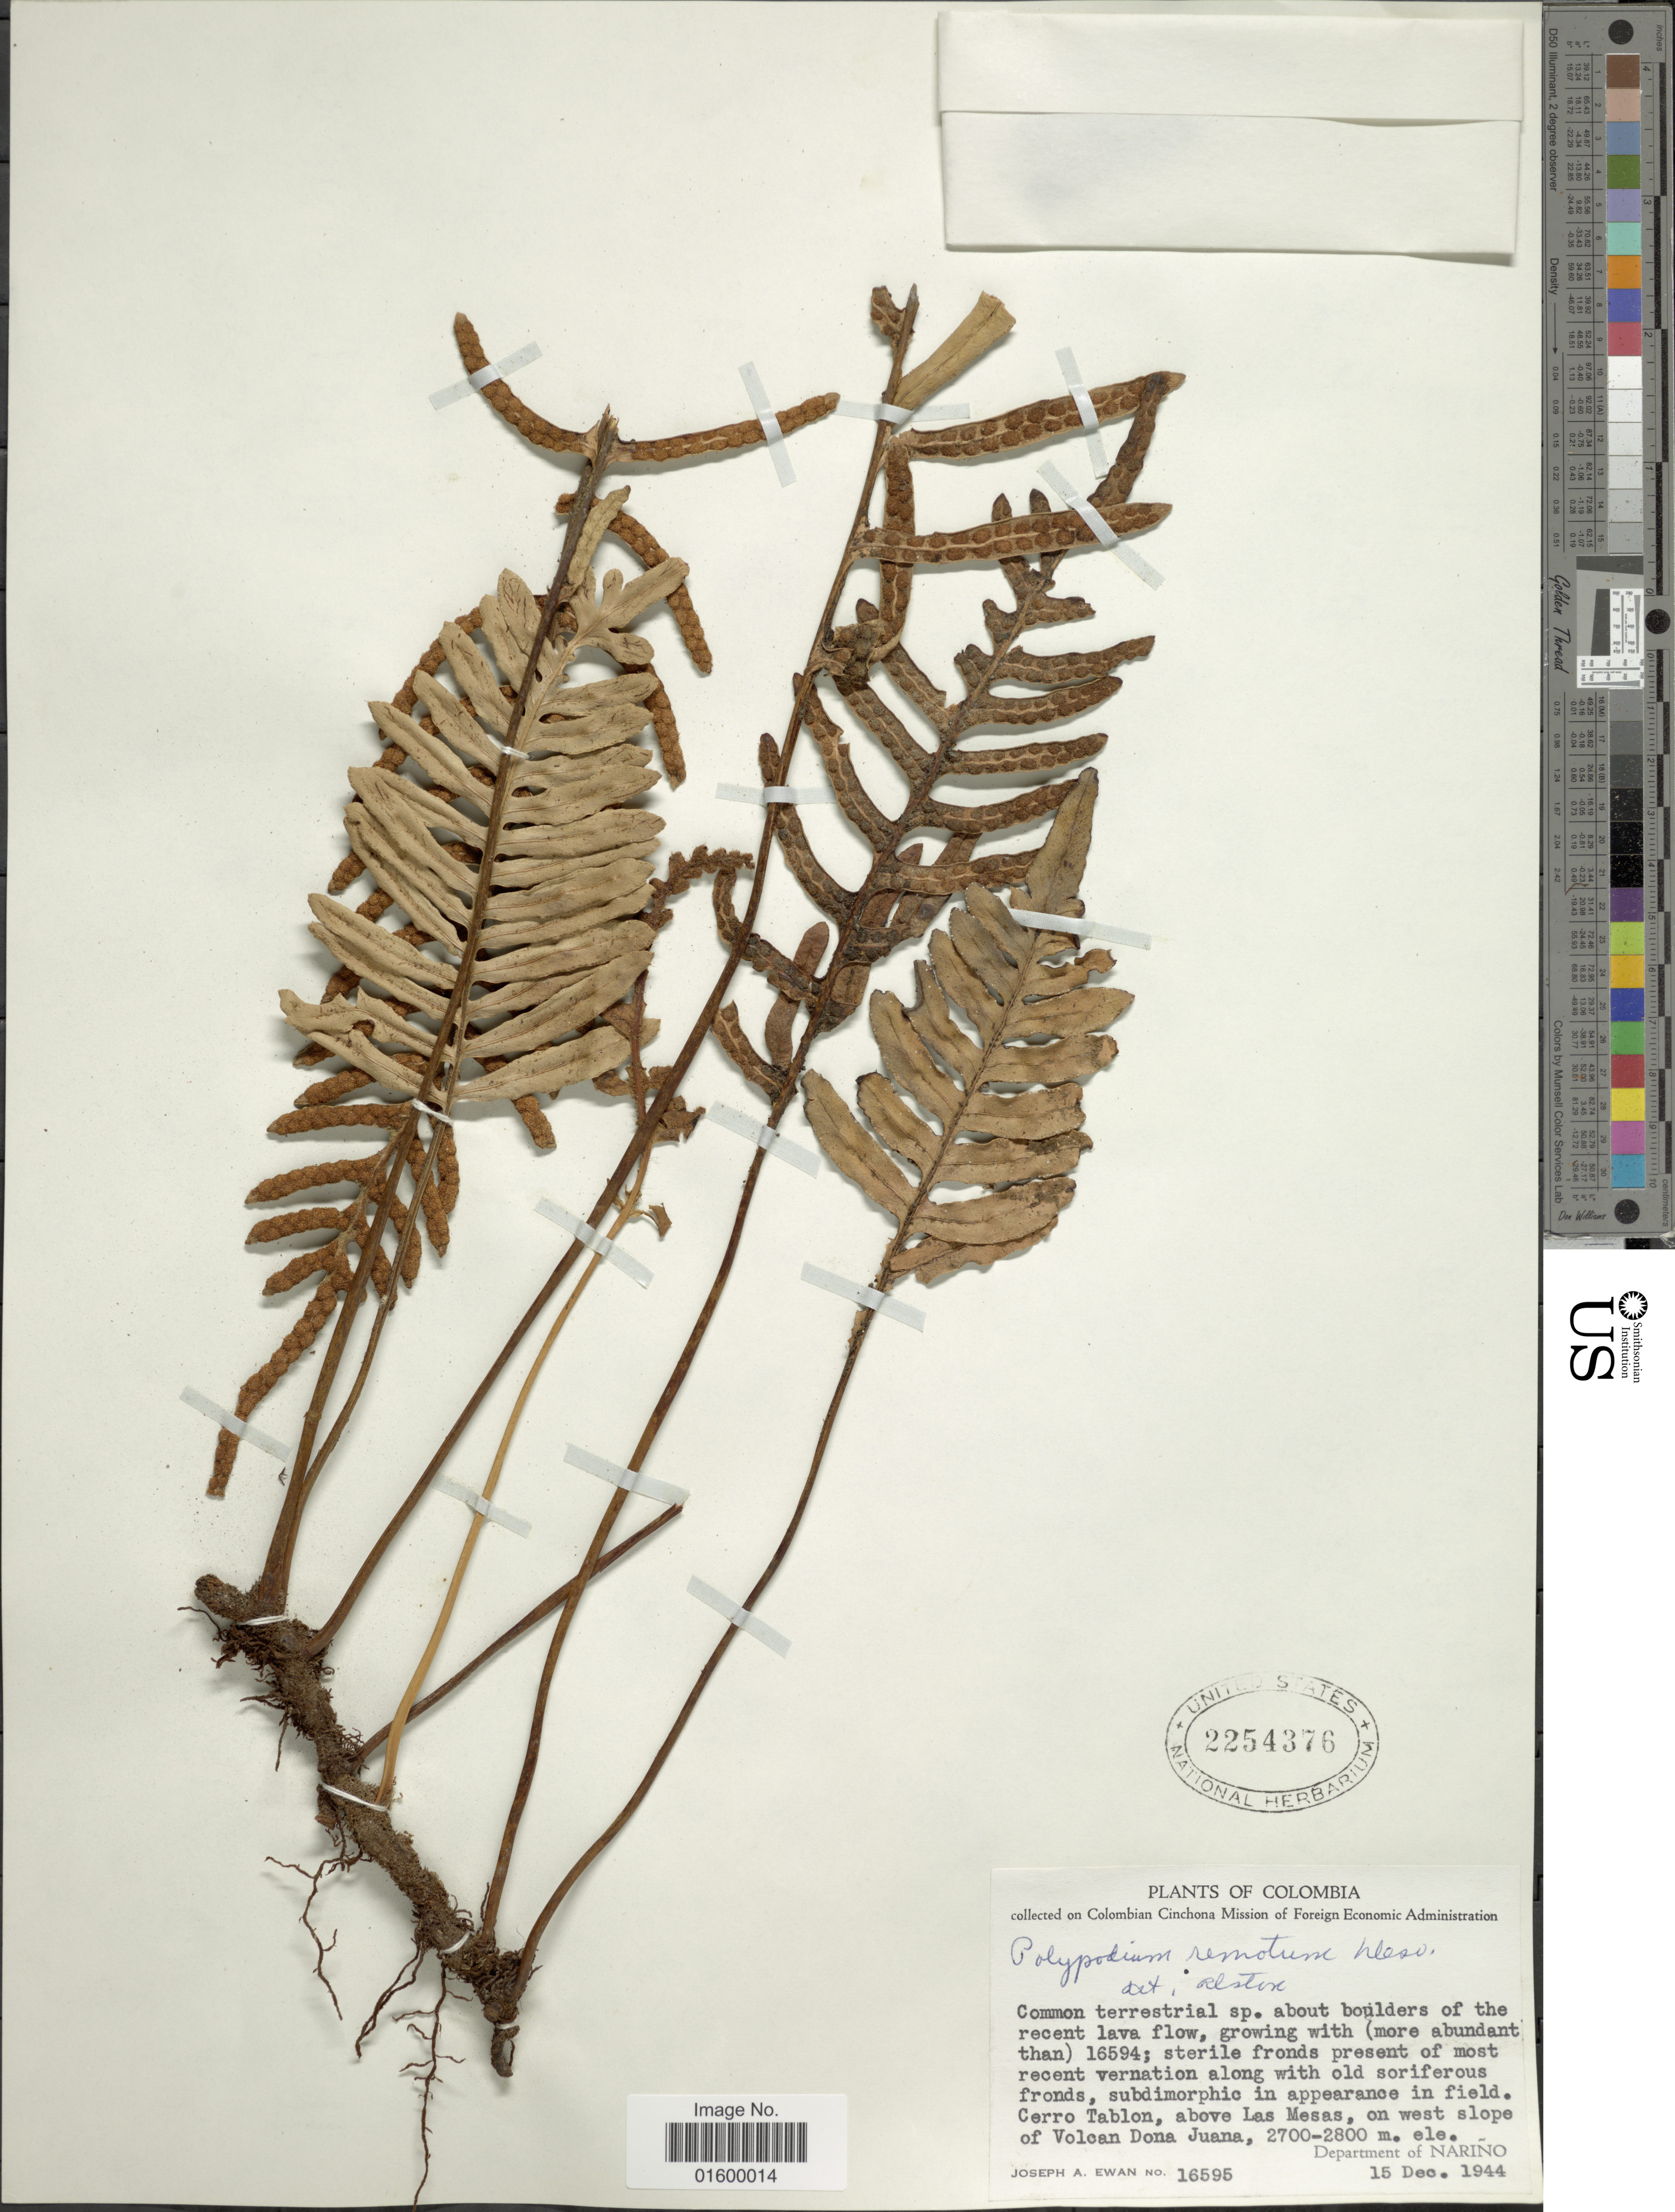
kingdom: Plantae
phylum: Tracheophyta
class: Polypodiopsida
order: Polypodiales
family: Polypodiaceae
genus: Pleopeltis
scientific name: Pleopeltis remota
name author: (Desv.) A.R. Sm.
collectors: J. A. Ewan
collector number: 16595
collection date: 1944-12-15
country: Colombia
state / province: Nariño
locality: Cerro Tablon, above Las Mesas, on west slope of Volcan Dona Juana, Department of Narino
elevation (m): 2700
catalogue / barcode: US 2254376